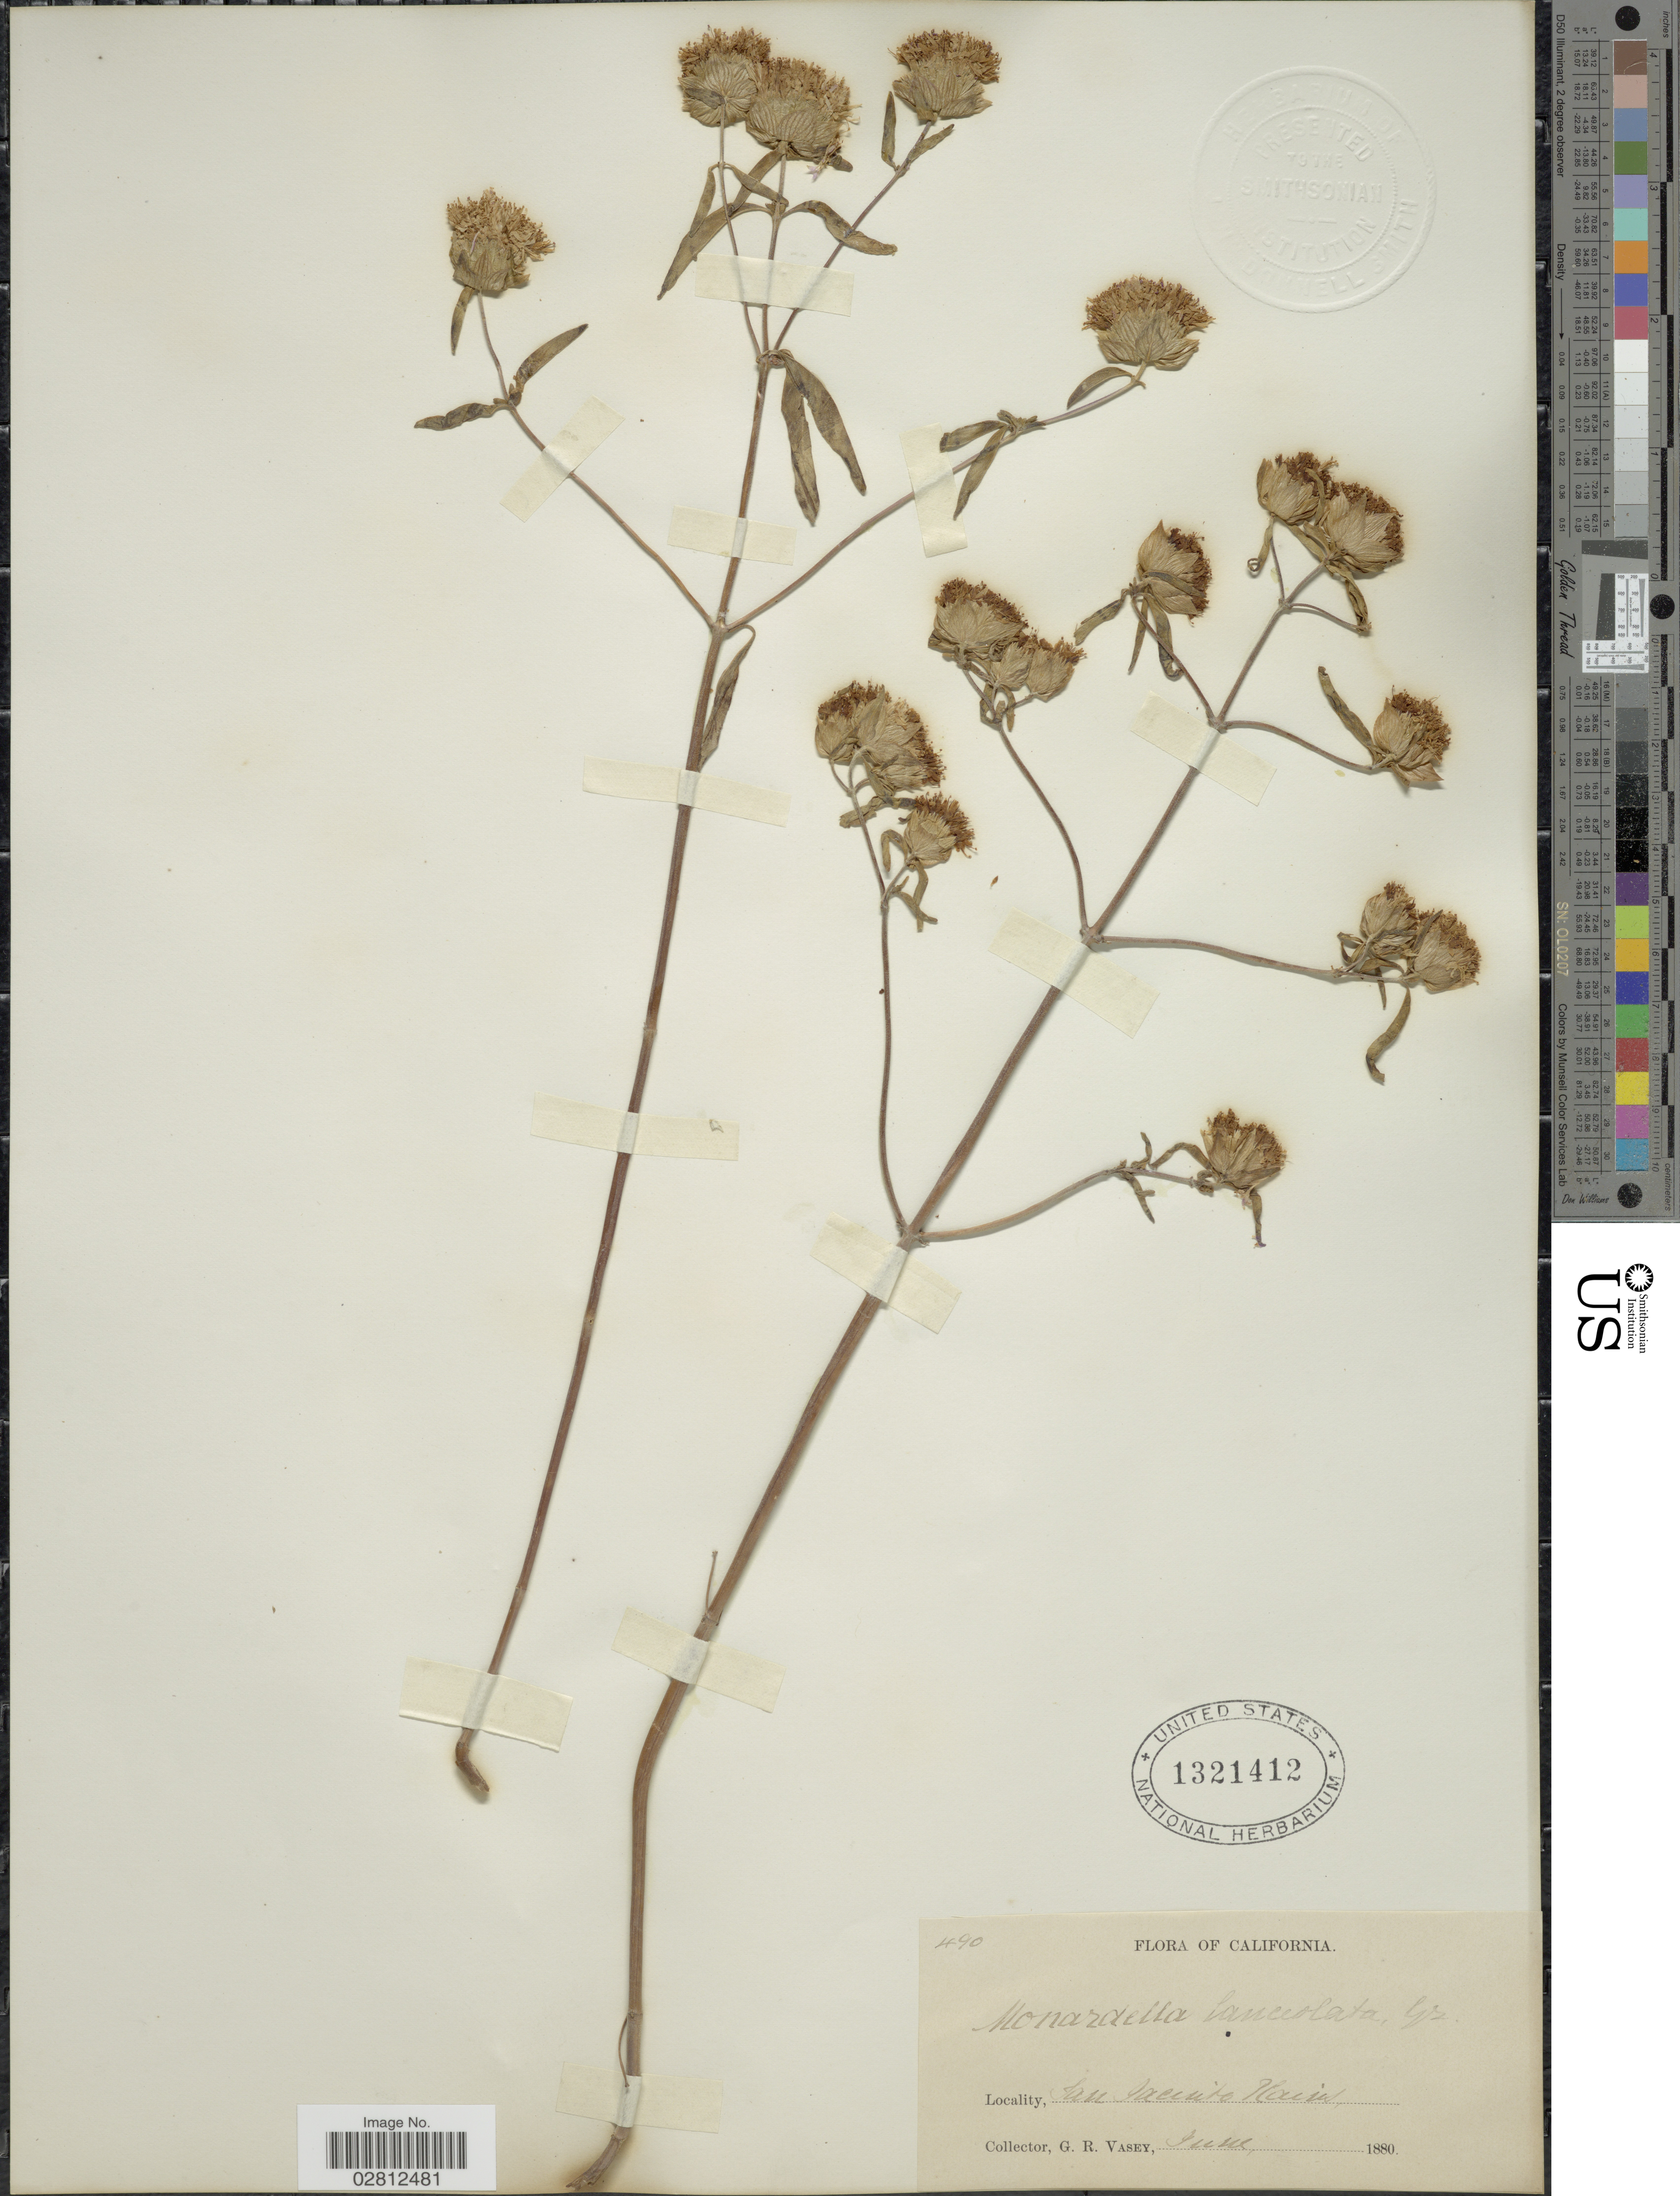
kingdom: Plantae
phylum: Tracheophyta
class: Magnoliopsida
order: Lamiales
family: Lamiaceae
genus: Monardella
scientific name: Monardella lanceolata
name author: A. Gray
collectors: G. R. Vasey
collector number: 490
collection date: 1880-06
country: United States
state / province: California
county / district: Riverside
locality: San Jacinto Plains.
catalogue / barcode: US 1321412